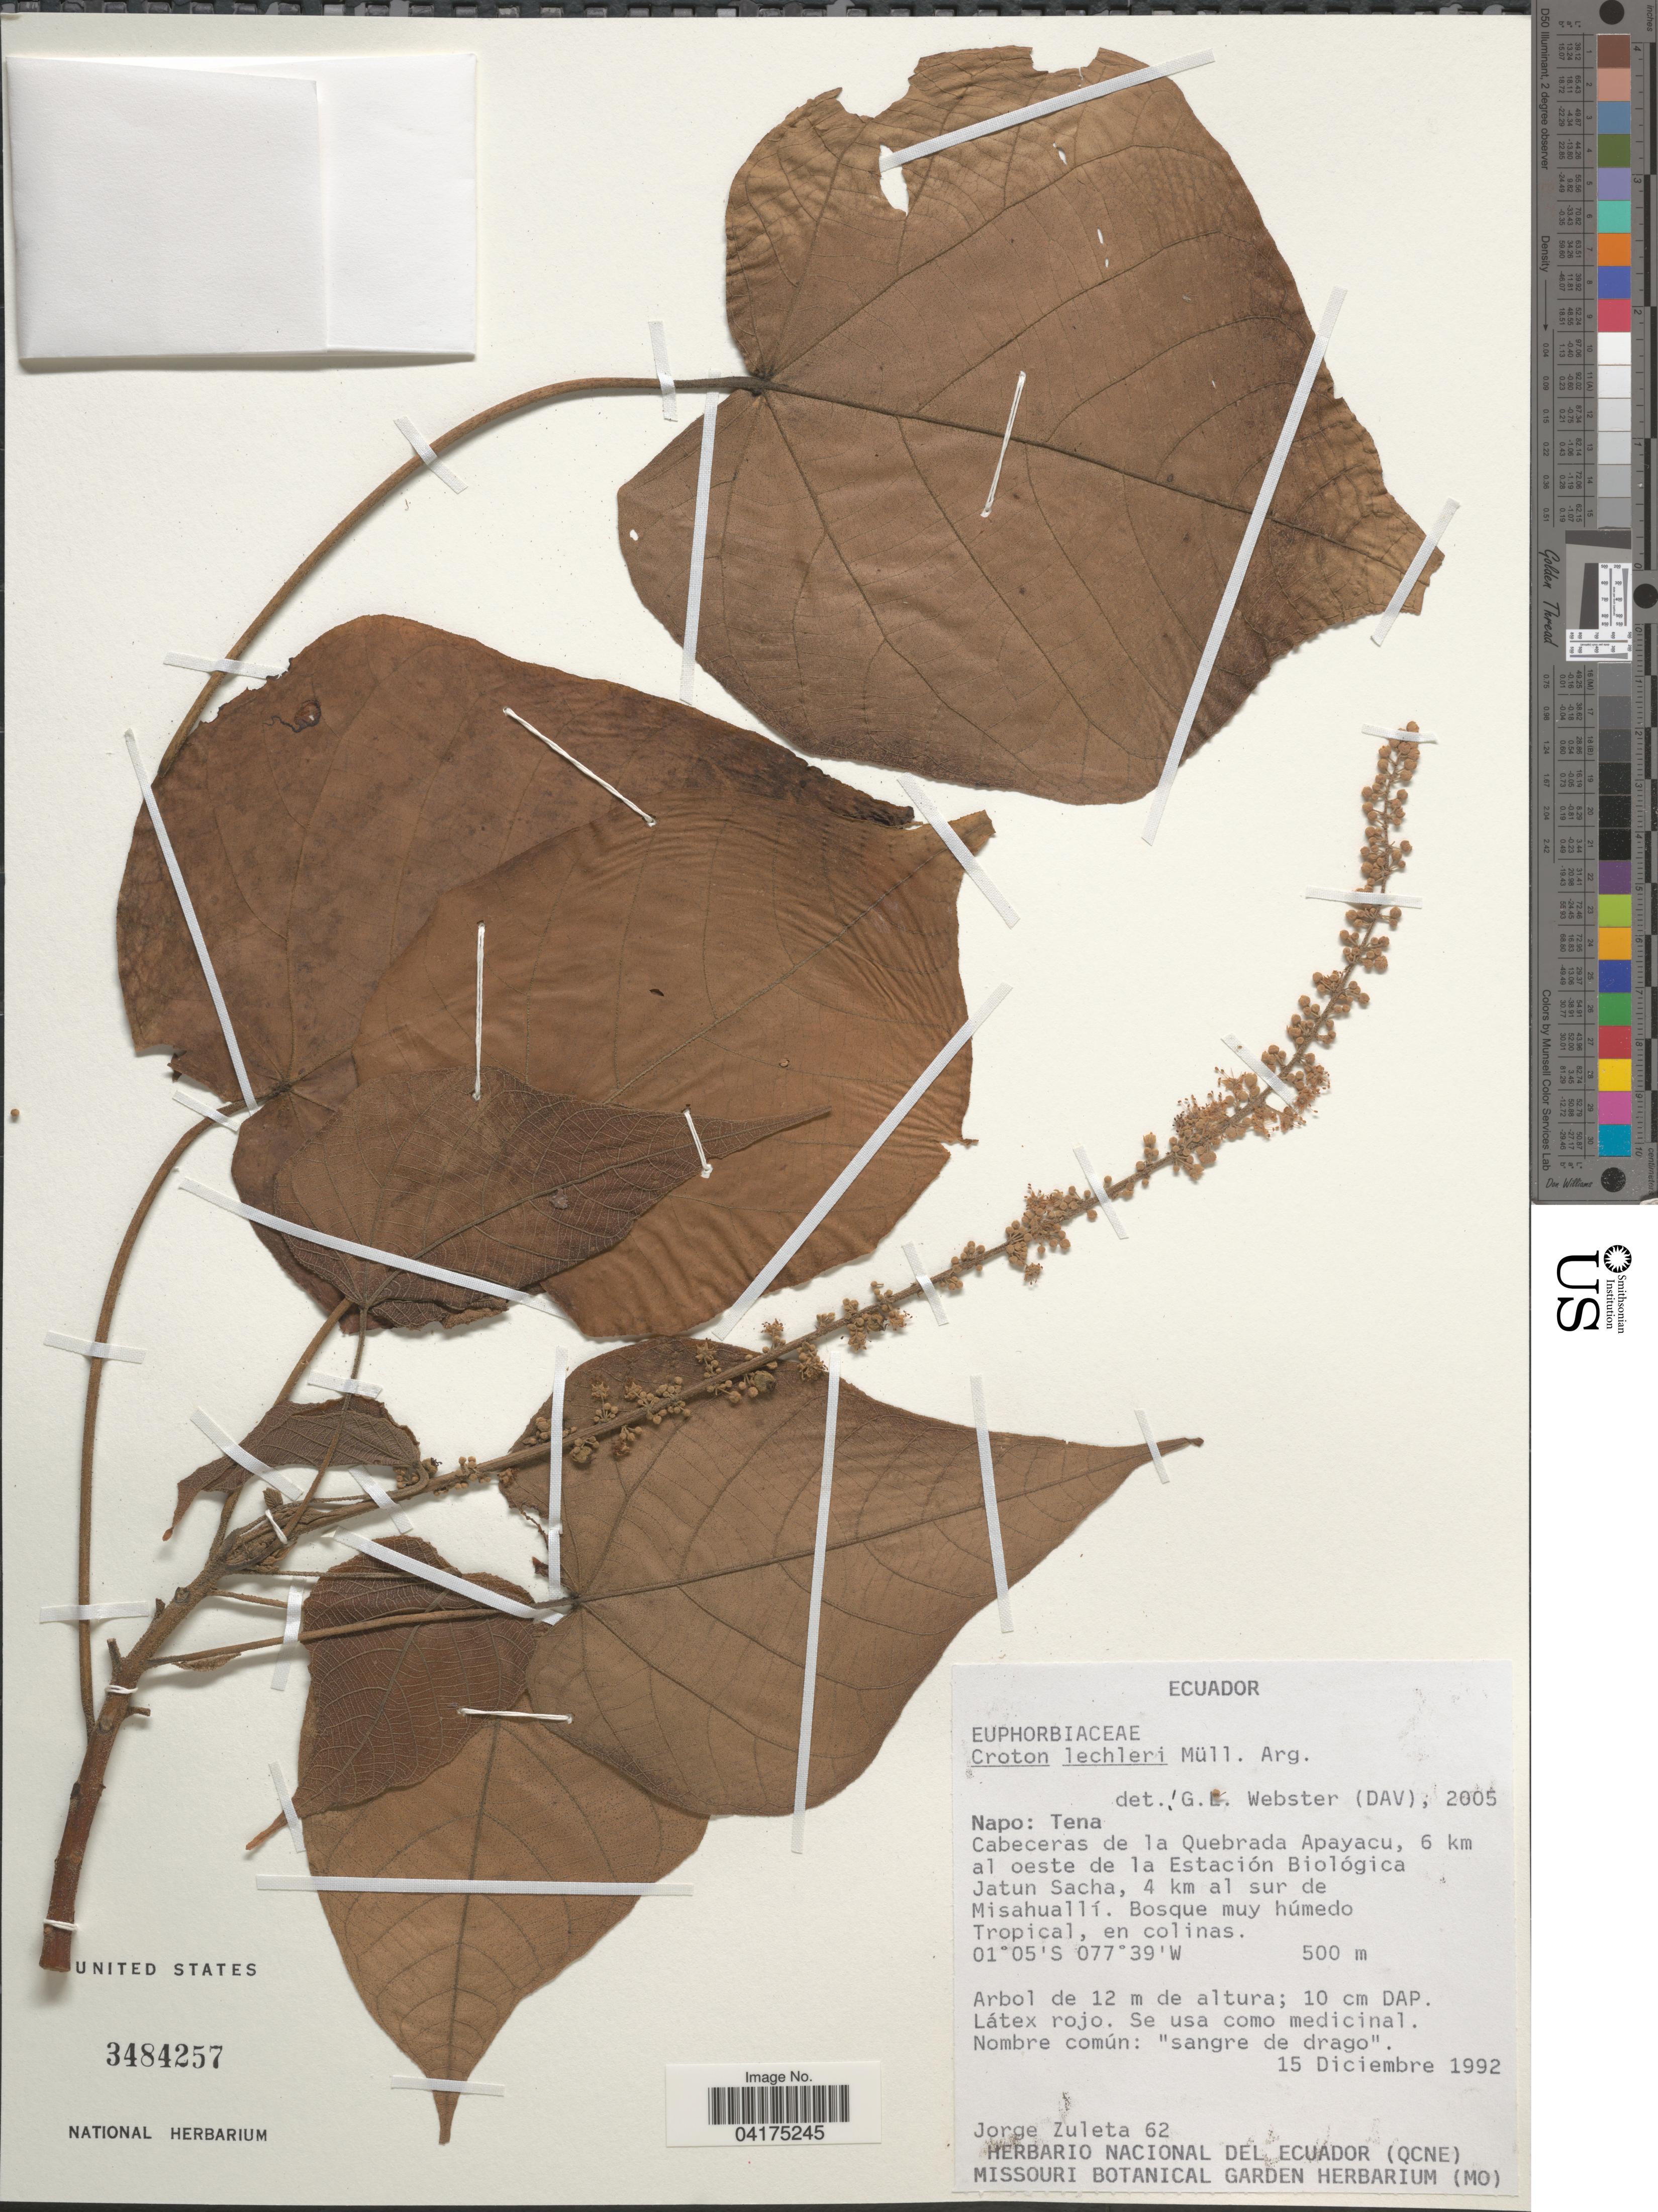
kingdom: Plantae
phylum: Tracheophyta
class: Magnoliopsida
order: Malpighiales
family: Euphorbiaceae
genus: Croton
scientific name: Croton lechleri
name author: Müll. Arg.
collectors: J. Zuleta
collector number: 62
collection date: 1992-12-15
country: Ecuador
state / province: Napo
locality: Tena. Cabeceras de la Quebrada Apayacu, 6 km al oeste de la Estación Biológica Jatun Sacha, 4 km al sur de Misahuallí.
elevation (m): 500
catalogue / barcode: US 3484257